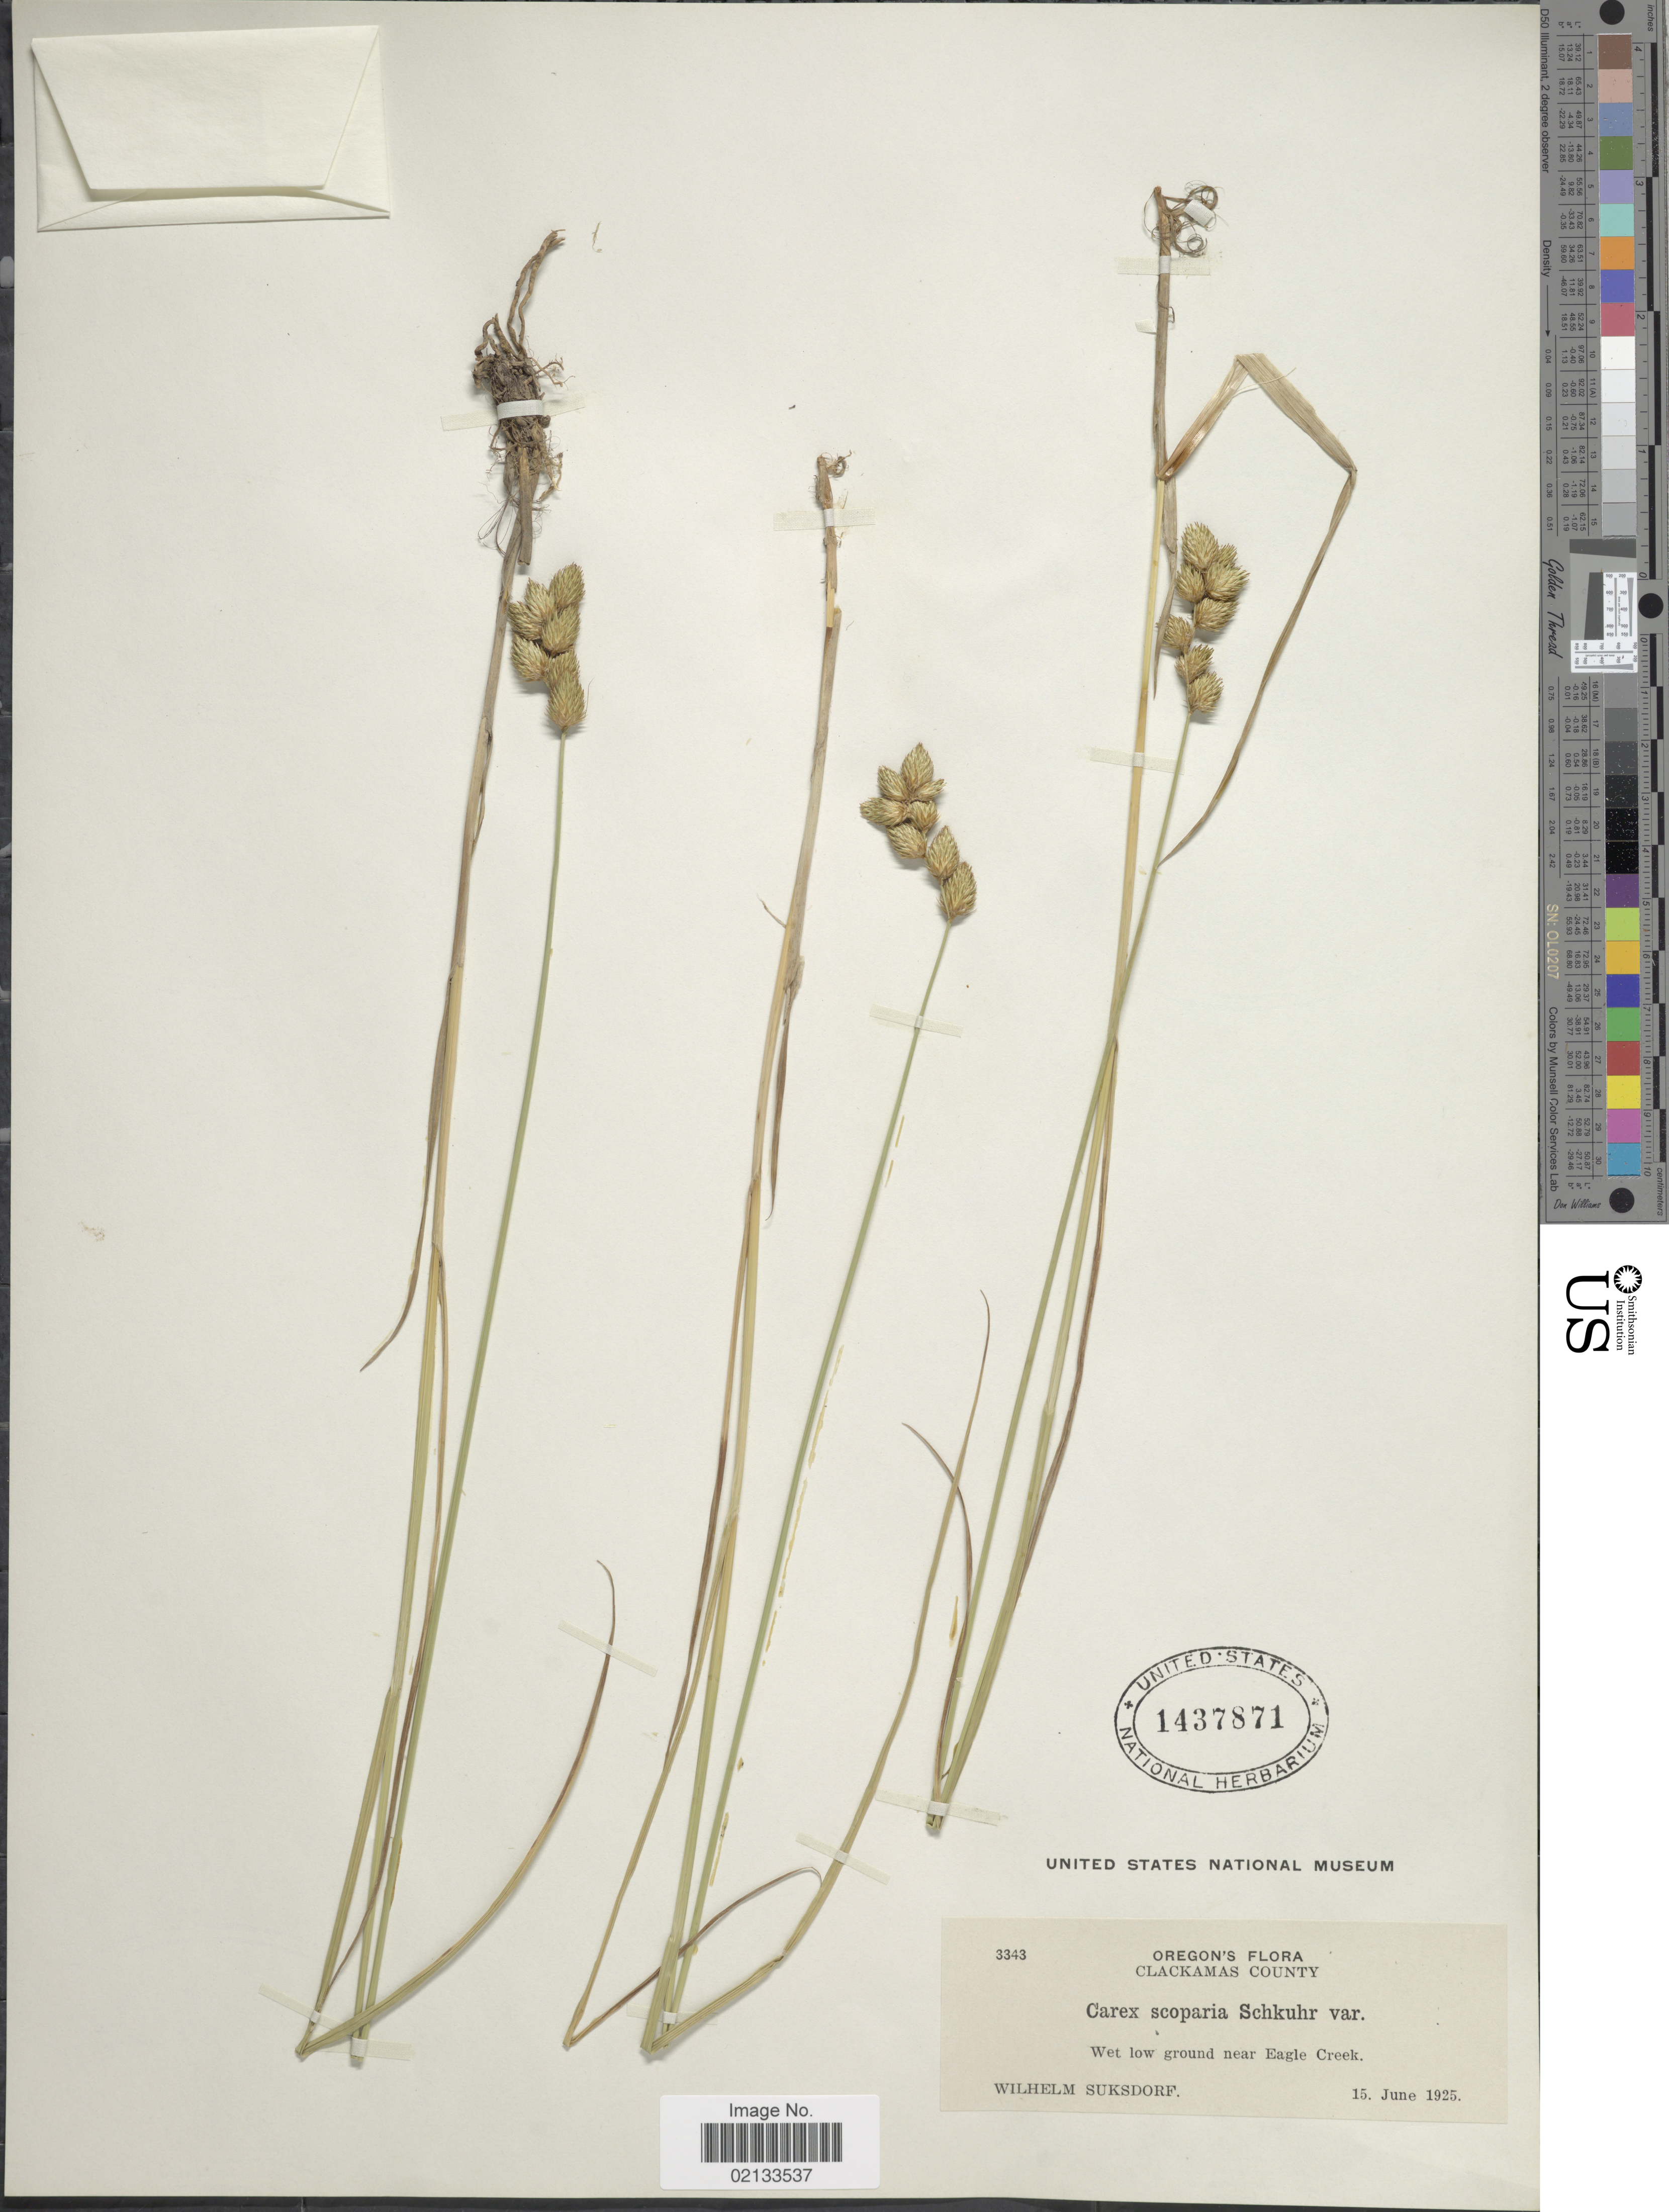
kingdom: Plantae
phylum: Tracheophyta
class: Liliopsida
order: Poales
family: Cyperaceae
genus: Carex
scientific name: Carex scoparia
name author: Schkuhr ex Willd.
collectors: W. N. Suksdorf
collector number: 3343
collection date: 1925-06-15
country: United States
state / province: Oregon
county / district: Clackamas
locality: Clackamas County, Wet low ground near Eagle Creek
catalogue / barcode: US 1437871